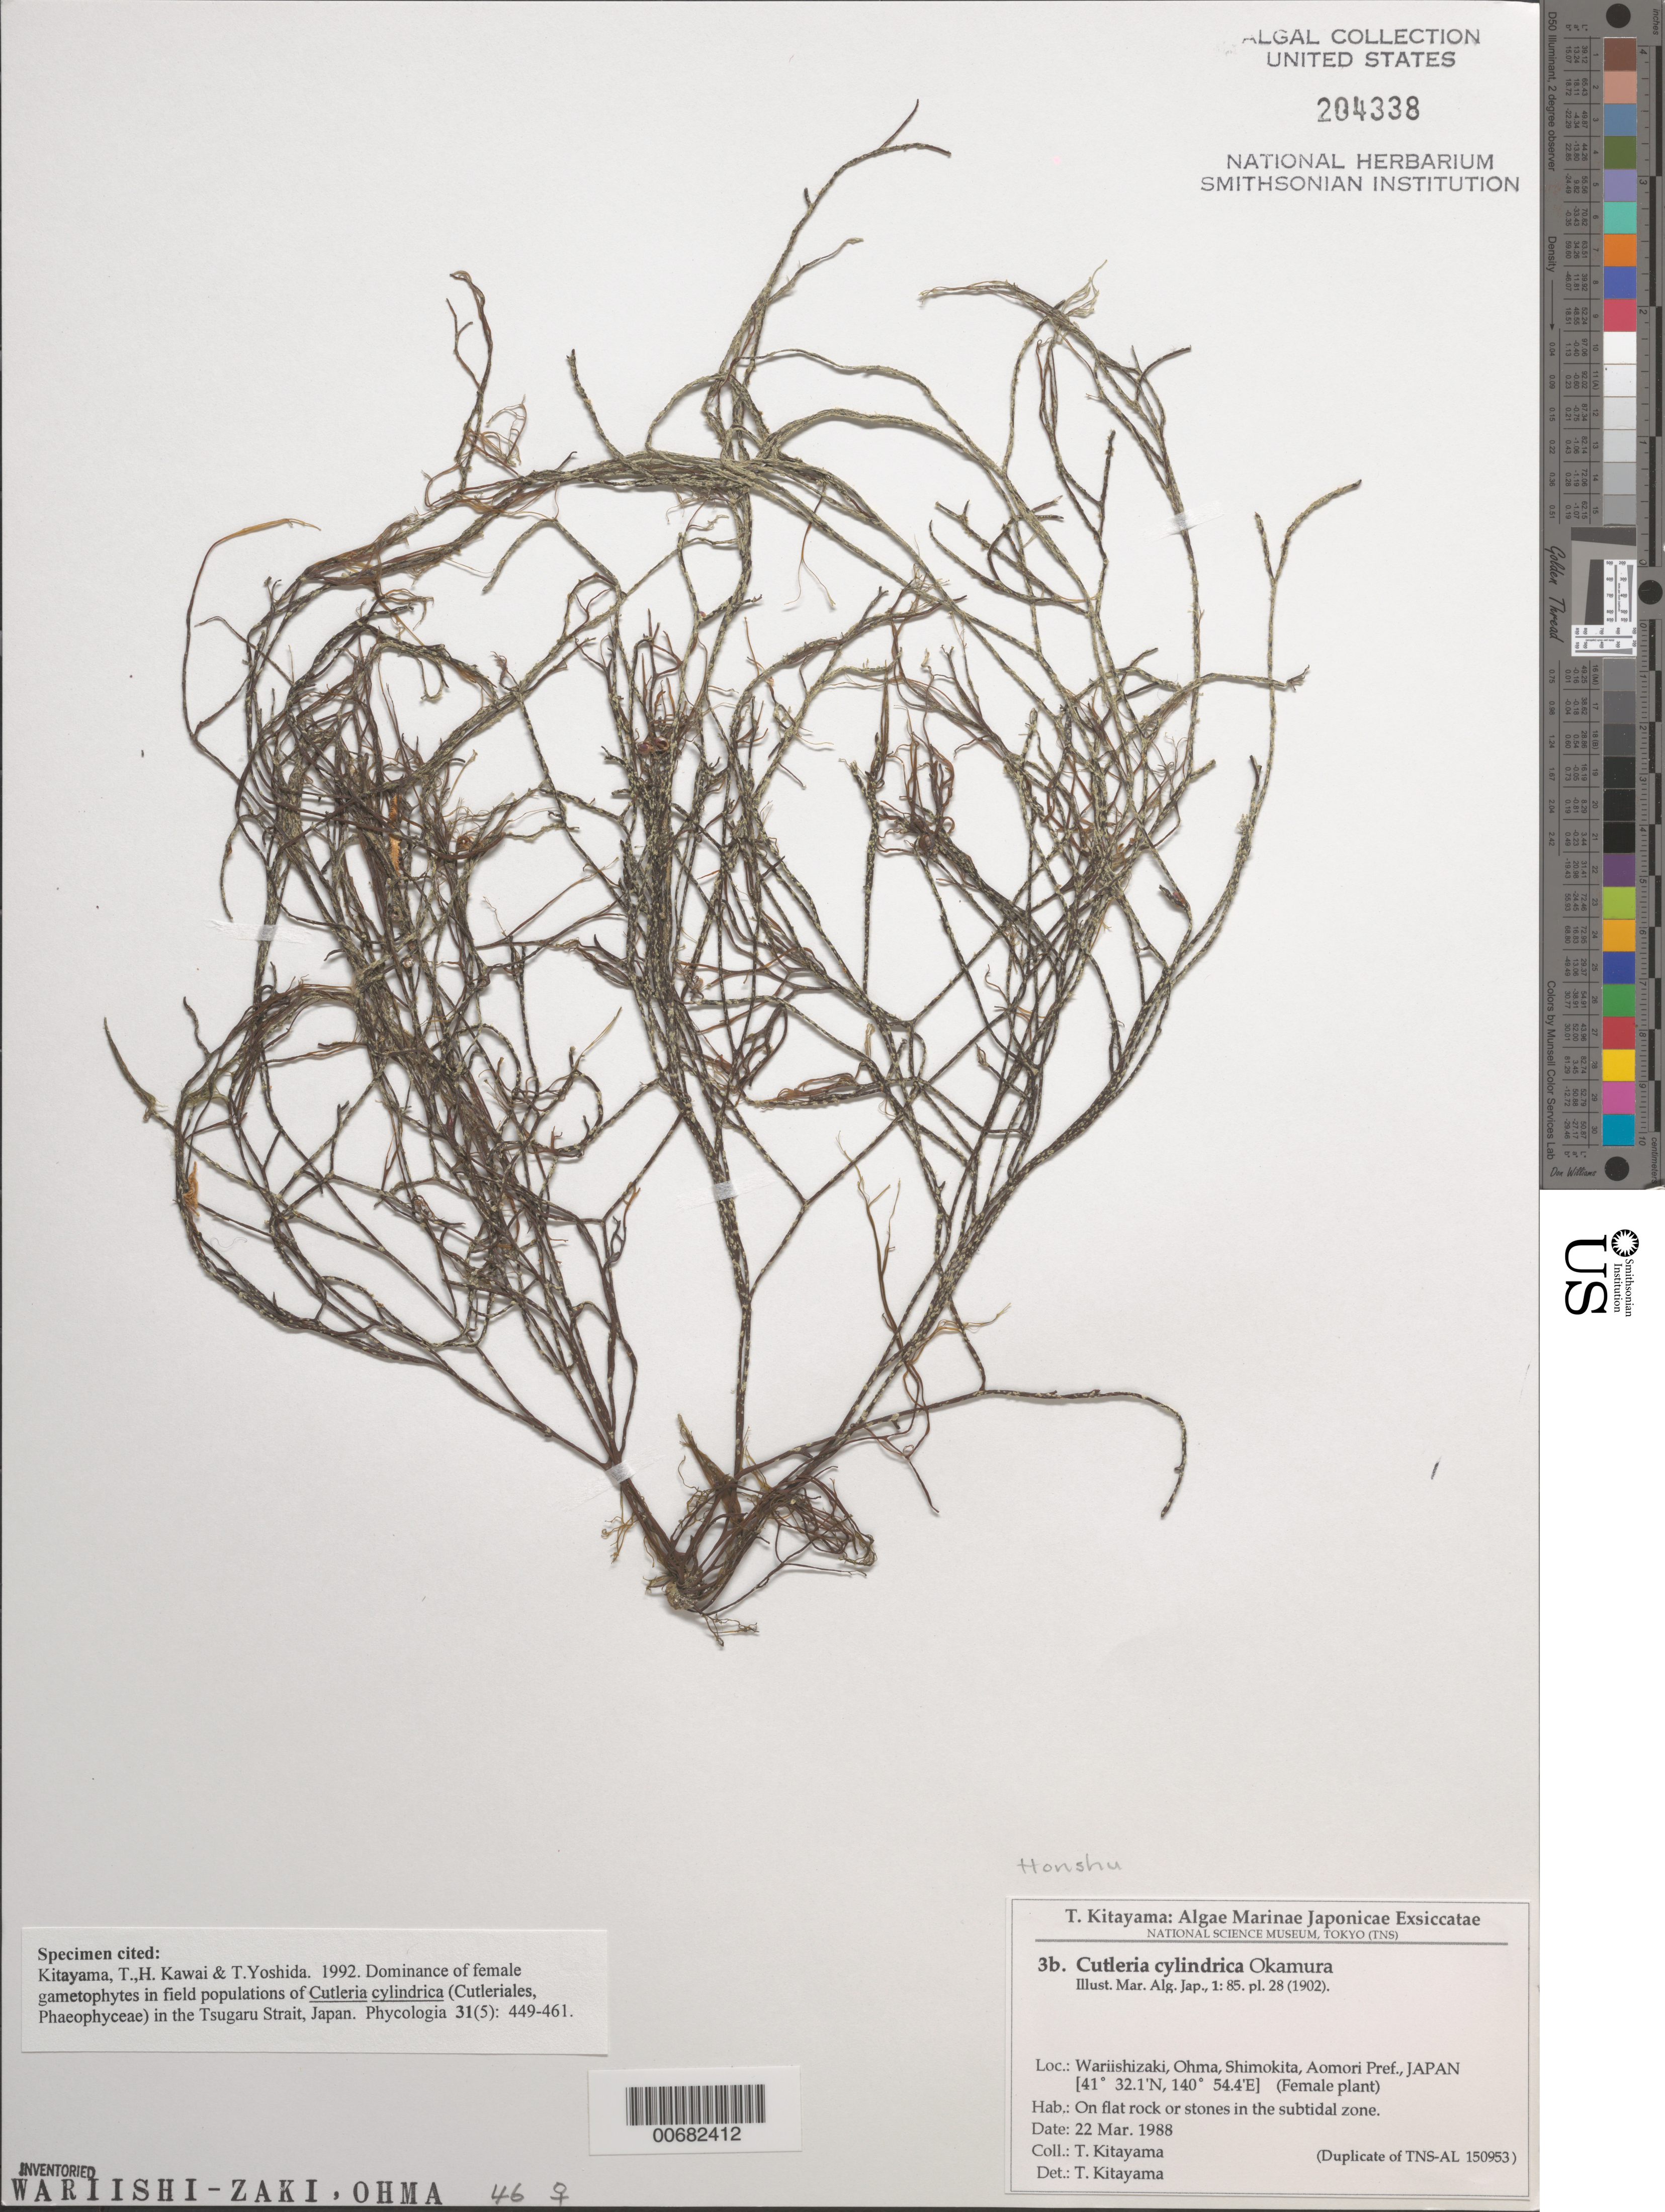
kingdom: Chromista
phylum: Ochrophyta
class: Phaeophyceae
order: Cutleriales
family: Cutleriaceae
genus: Mutimo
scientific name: Mutimo cylindricus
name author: (Okamura) H.Kawai & T. Kitayama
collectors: T. Kitayama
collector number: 3b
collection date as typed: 22 Mar 1988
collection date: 1988-03-22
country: Japan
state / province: Aomori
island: Honshu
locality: Wariishizaki, Ohma Shimokita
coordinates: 41 32.1' N, 140 54.4' E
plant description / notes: Kitayama, T., Algae Marinae Japonicae Exsiccatae, Fasc. I (Nos. 1-25)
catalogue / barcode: US 204338